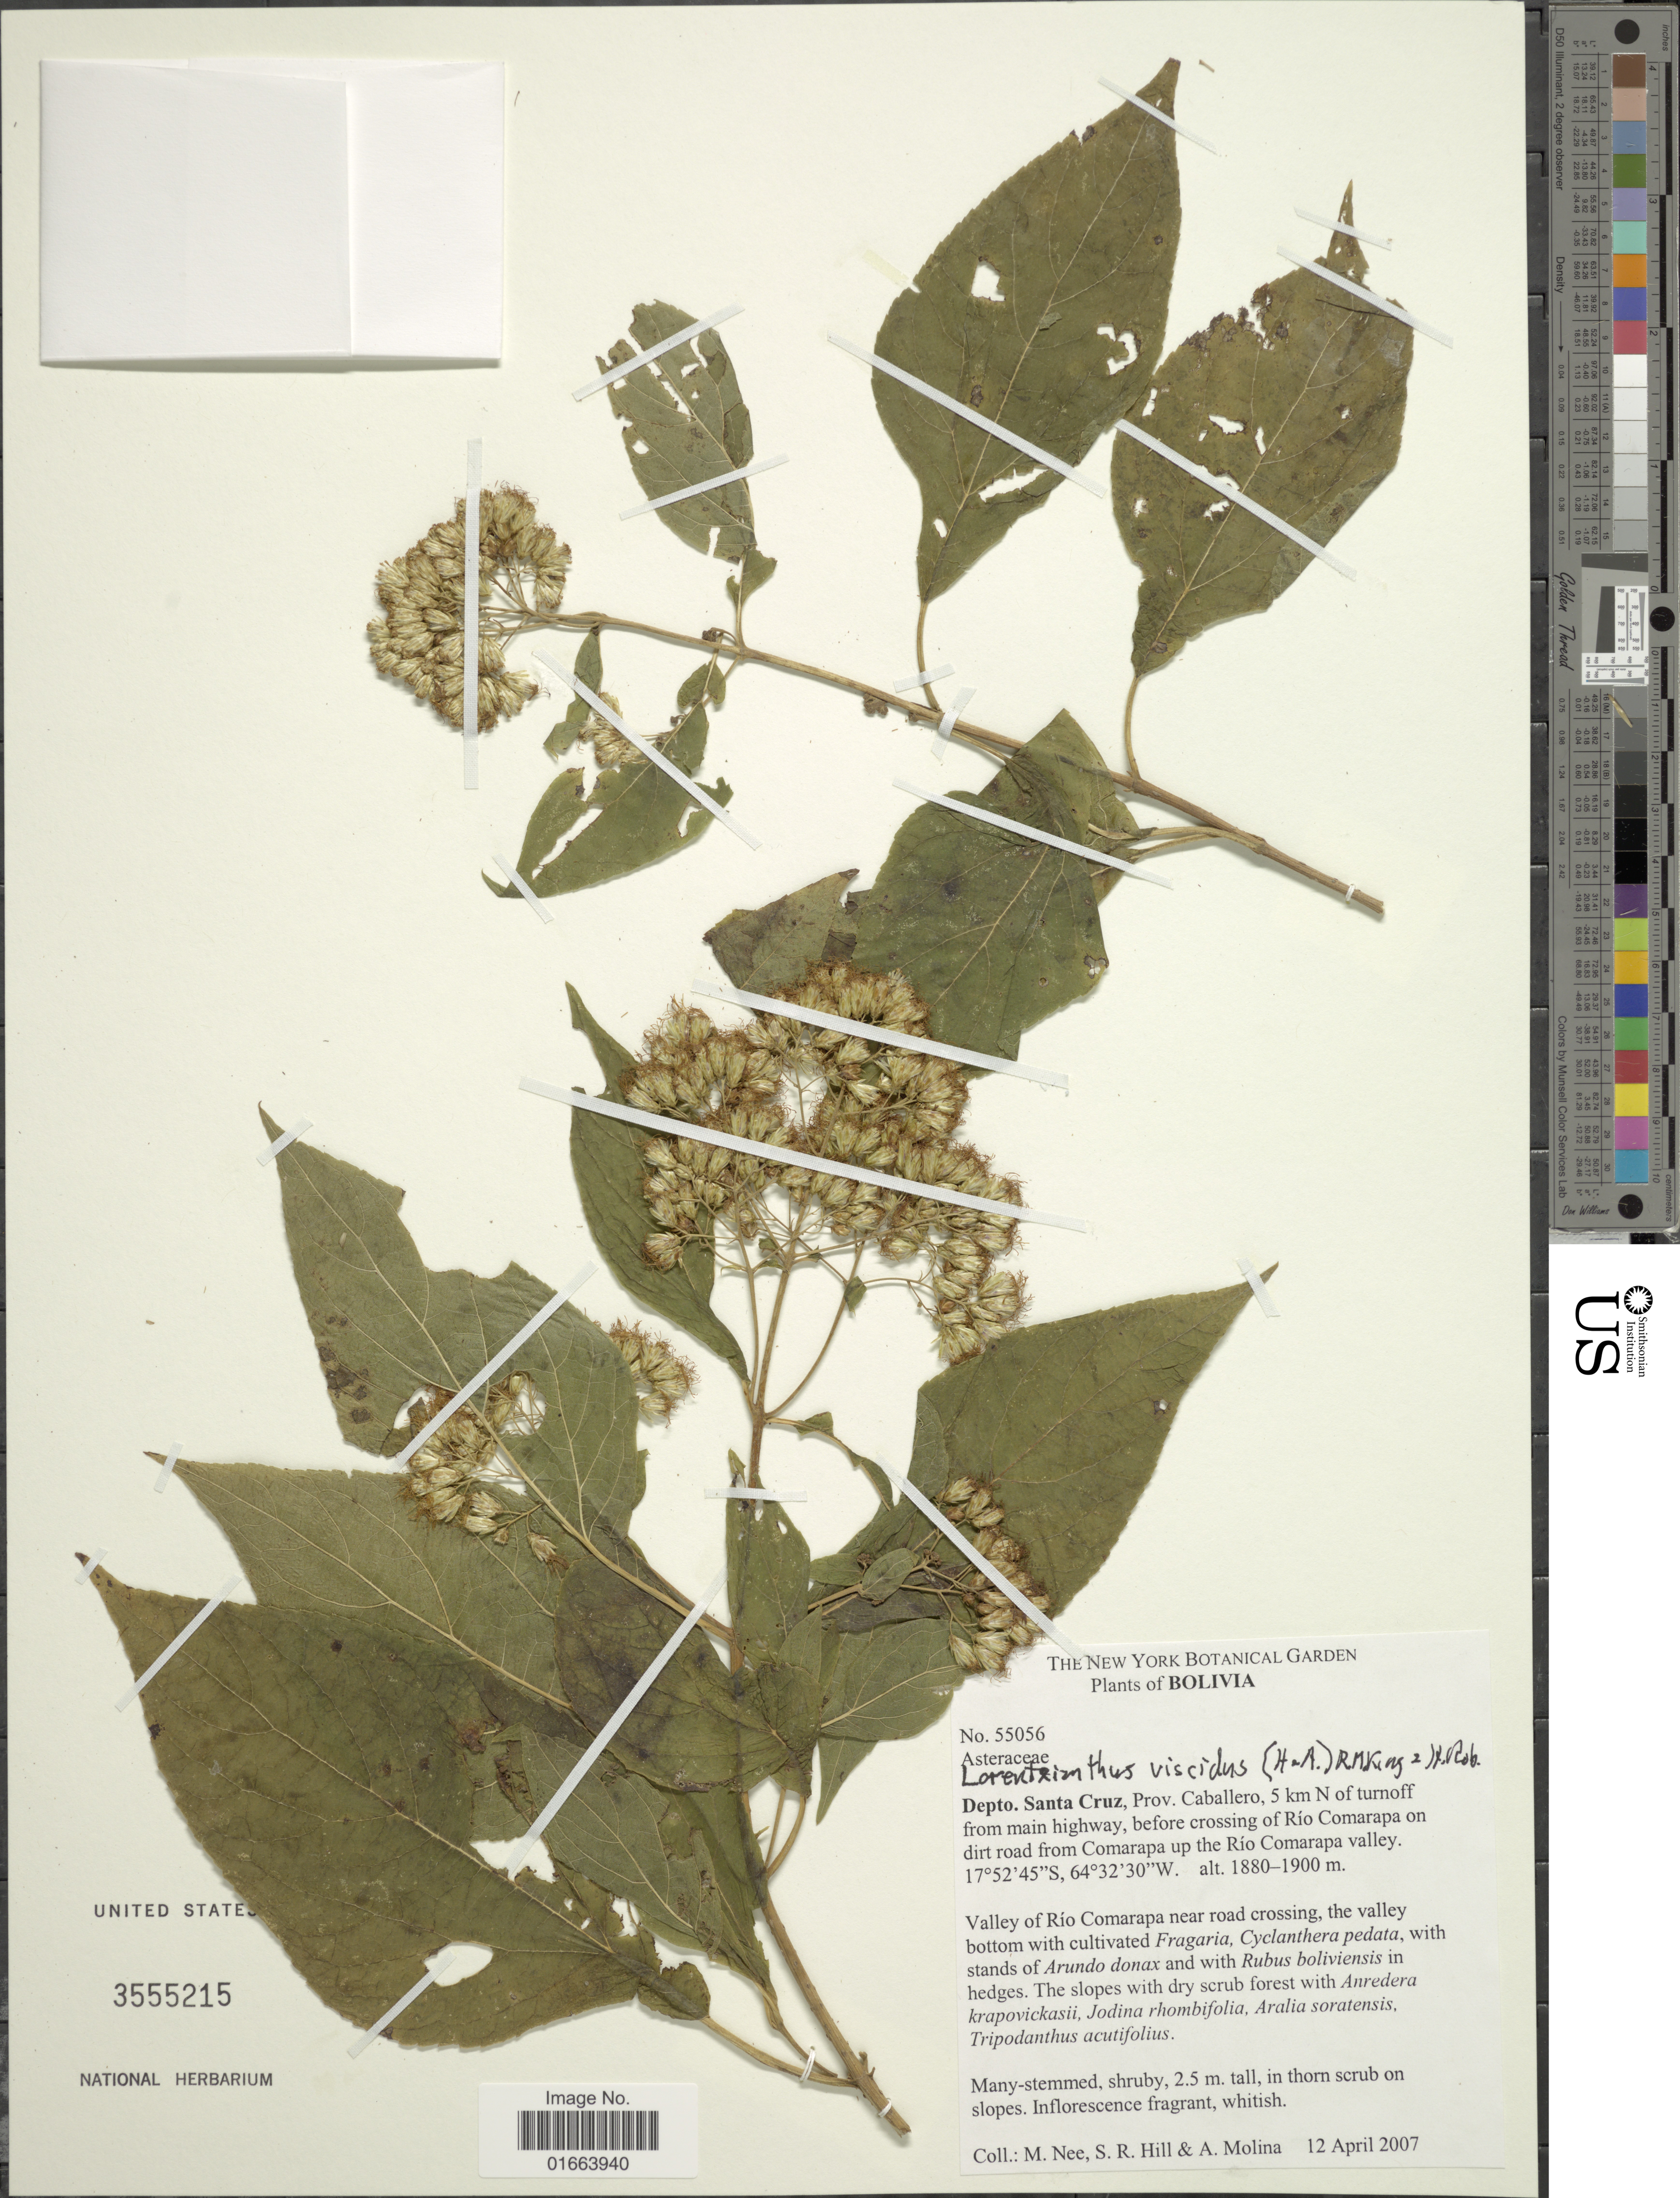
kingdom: Plantae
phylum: Tracheophyta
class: Magnoliopsida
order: Asterales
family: Asteraceae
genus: Lorentzianthus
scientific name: Lorentzianthus viscidus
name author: (Hook. & Arn.) R.M. King & H. Rob.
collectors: M. Nee, S. R. Hill & A. Molina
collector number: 55056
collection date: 2007-04-12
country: Bolivia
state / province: Santa Cruz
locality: Prov. Caballero, 5 km N of turnoff from main highway, before crossing of Río Comarapa on dirt road from Comarapa up the Río Comarapa valley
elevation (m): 1800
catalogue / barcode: US 3555215